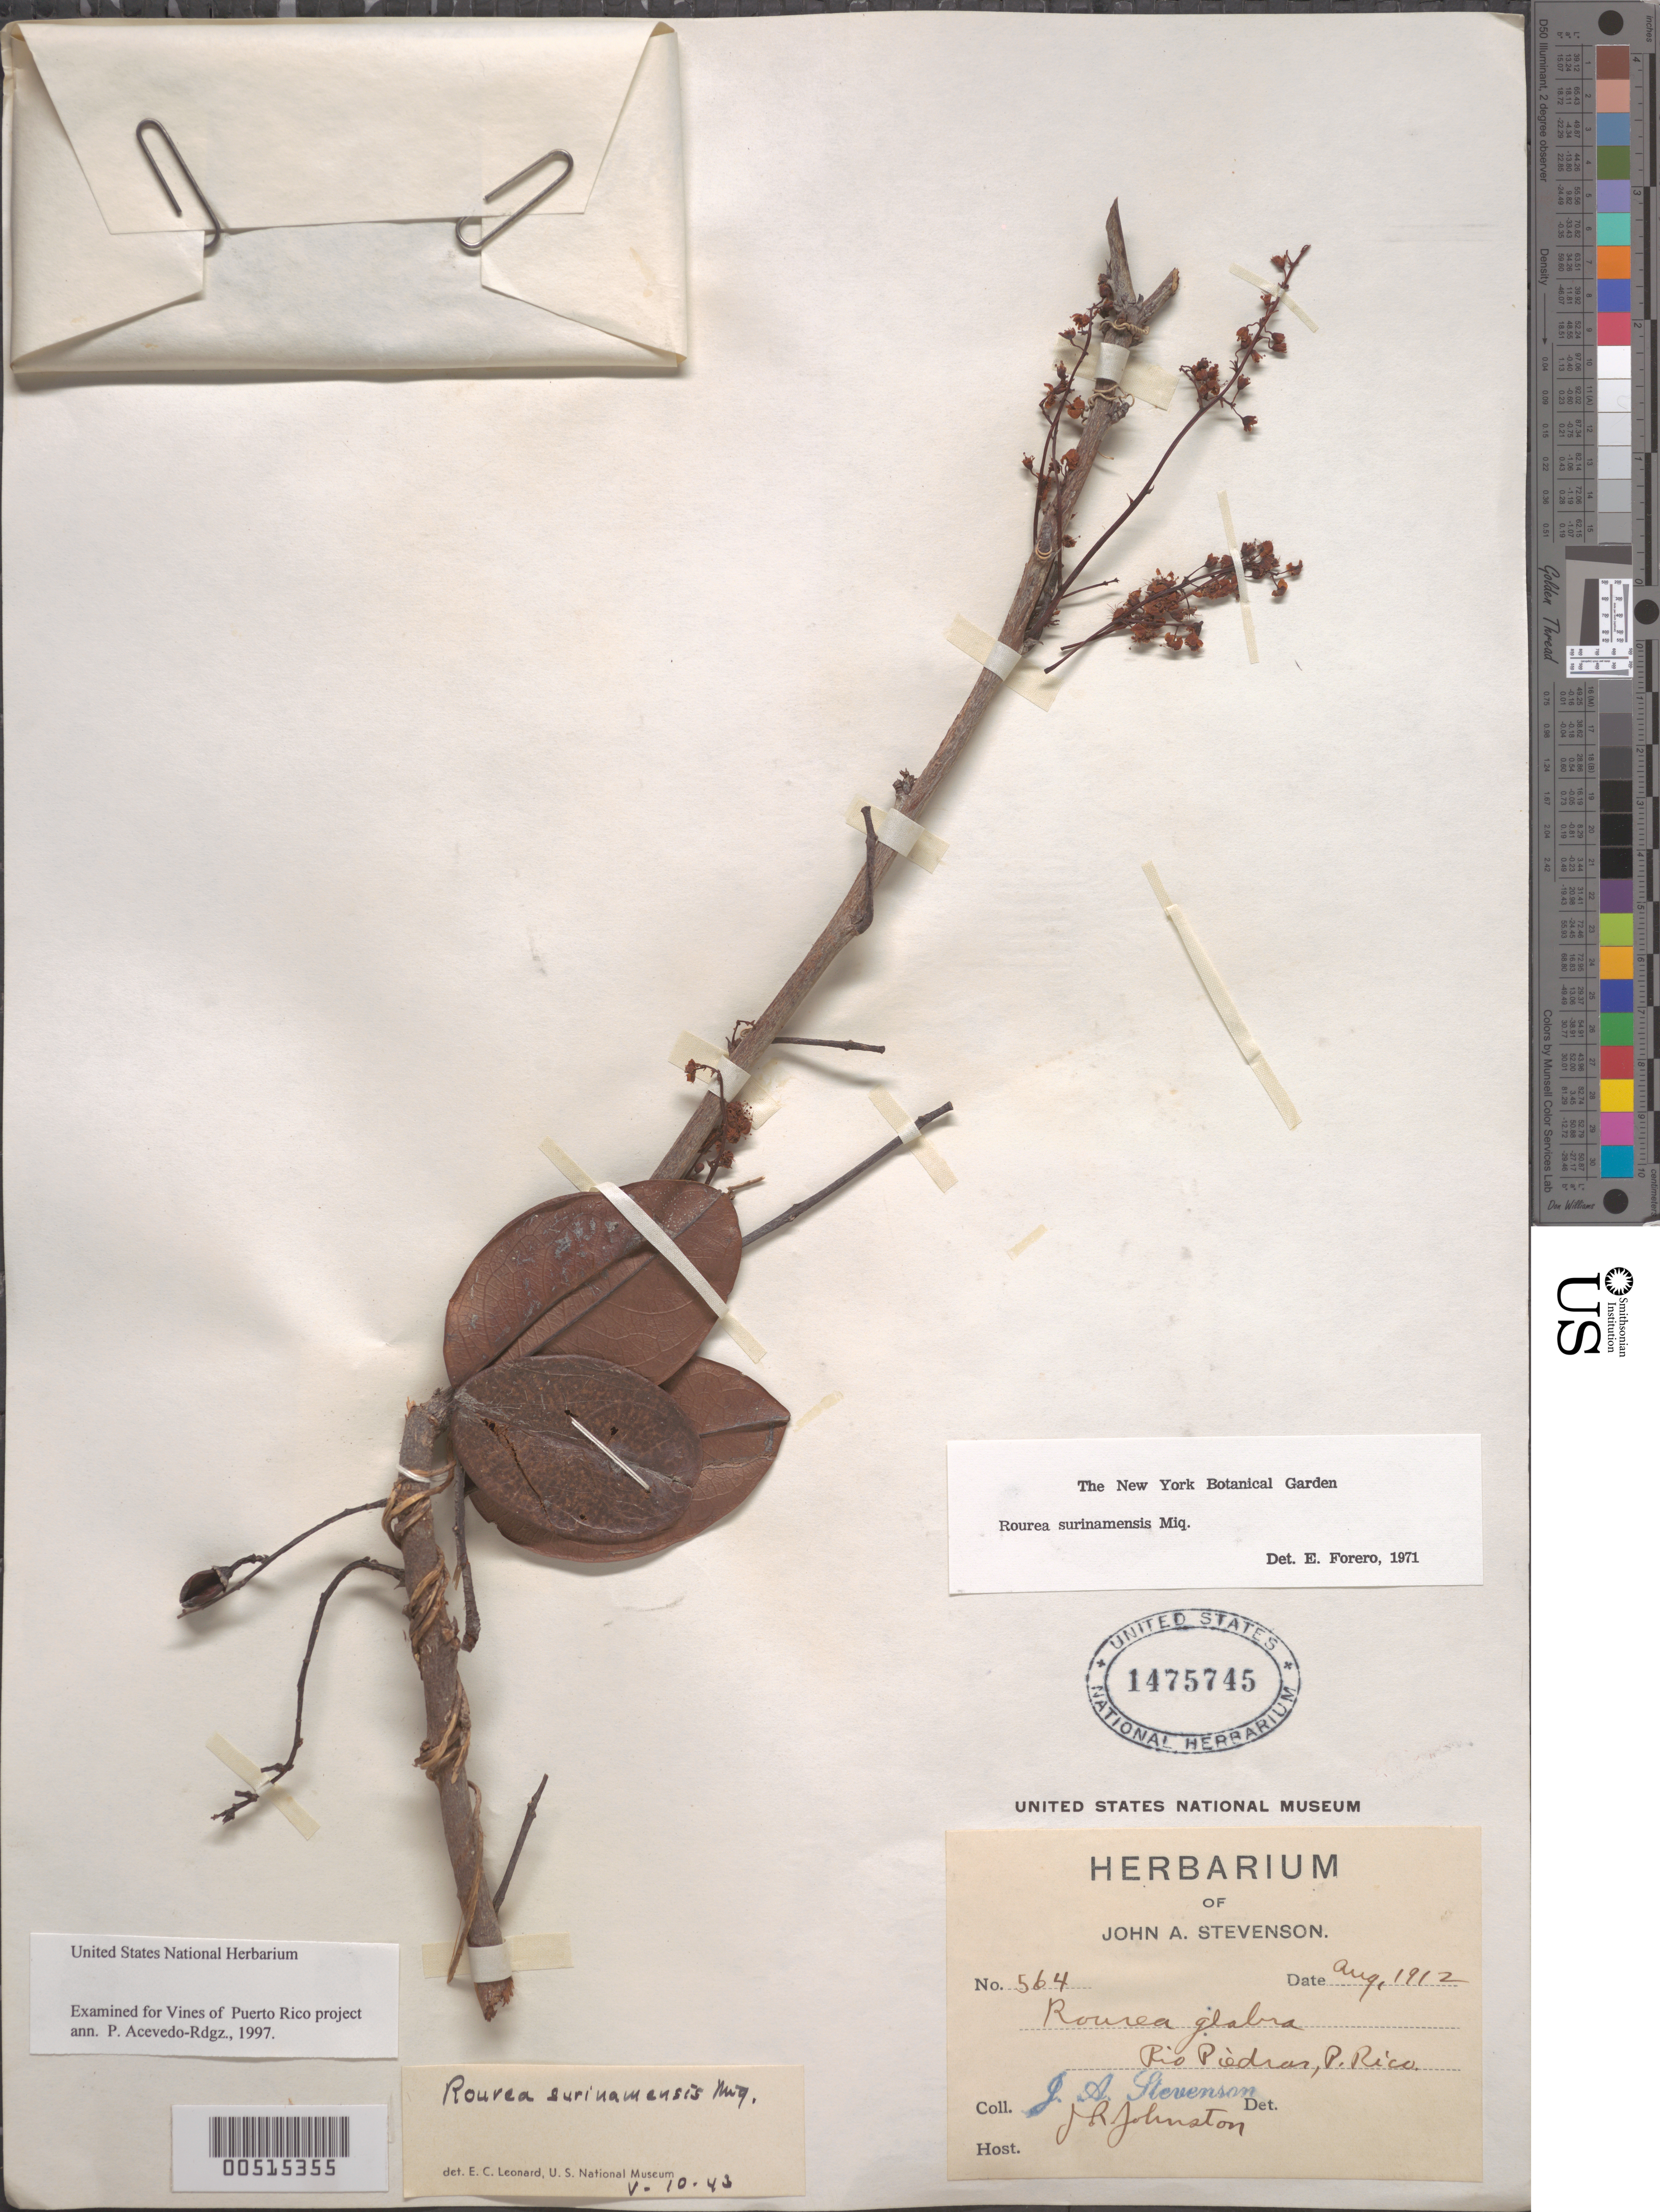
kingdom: Plantae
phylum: Tracheophyta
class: Magnoliopsida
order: Oxalidales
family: Connaraceae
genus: Rourea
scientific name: Rourea surinamensis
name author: Miq.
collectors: J. Stevenson & J. Johnston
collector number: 564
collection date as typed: Aug 1912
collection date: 1912-08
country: Puerto Rico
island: Greater Antilles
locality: Rio Piedras.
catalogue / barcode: US 1475745